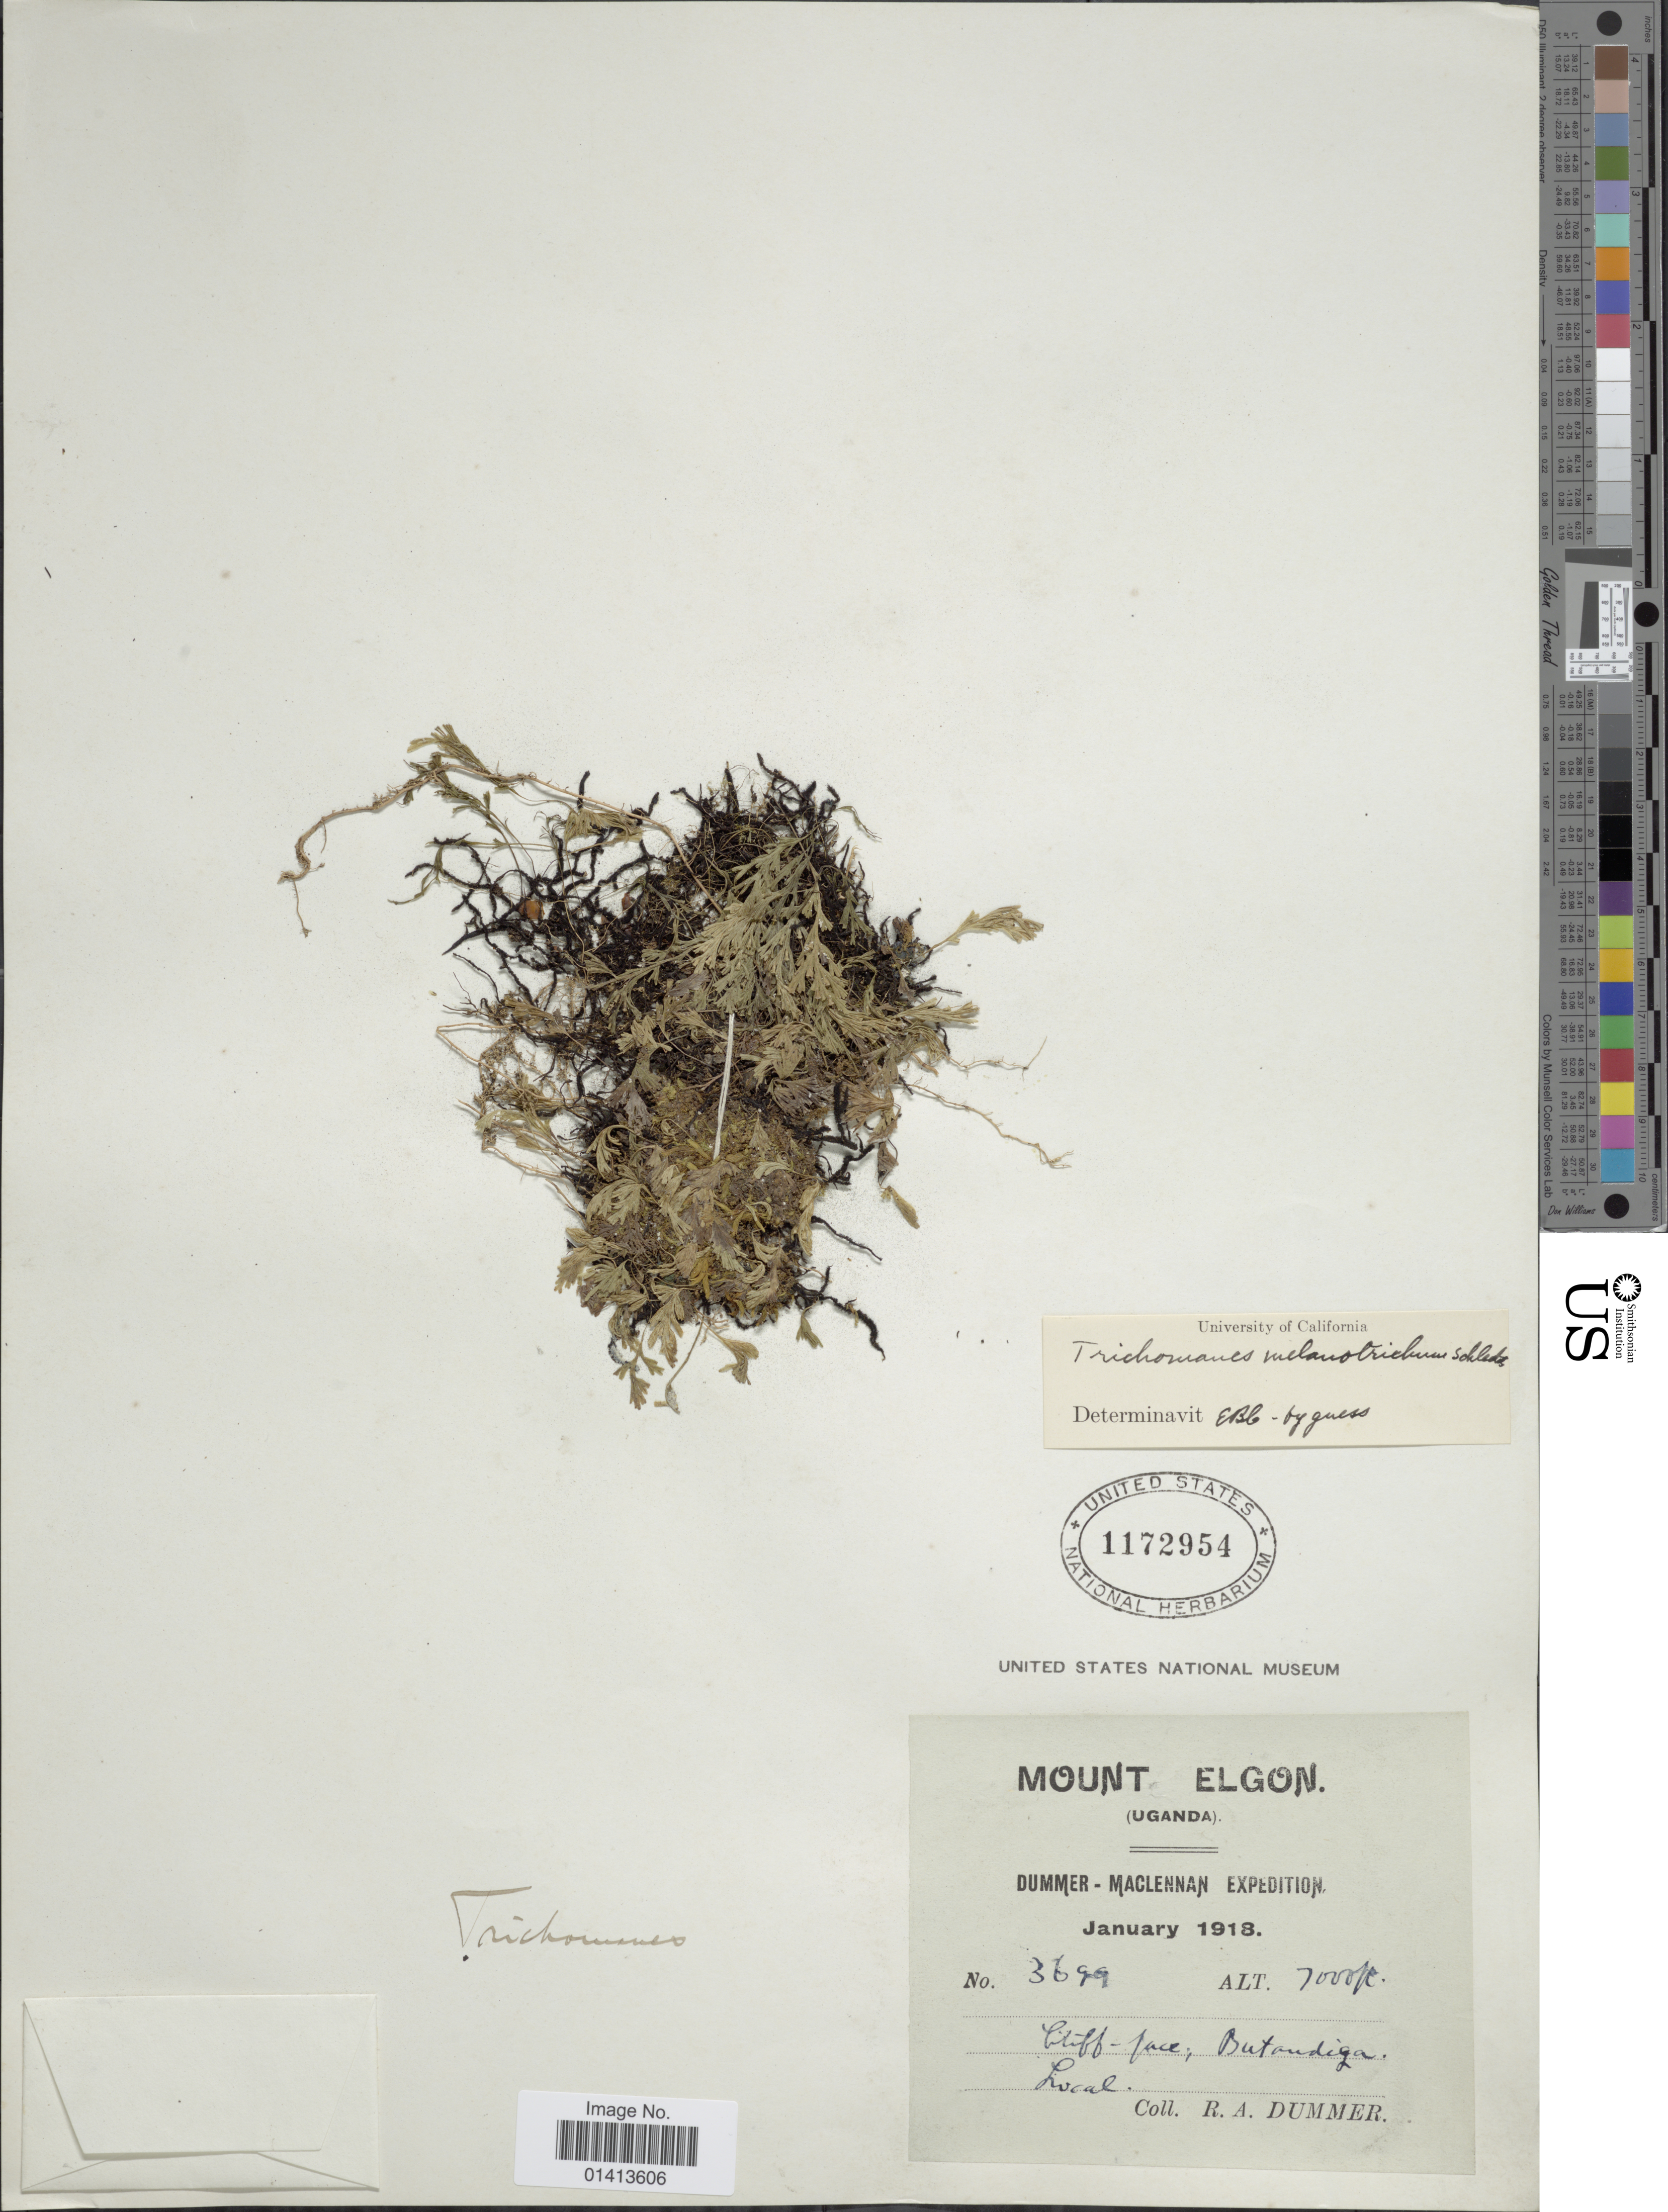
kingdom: Plantae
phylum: Tracheophyta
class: Polypodiopsida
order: Hymenophyllales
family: Hymenophyllaceae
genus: Crepidomanes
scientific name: Crepidomanes melanotrichum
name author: (Schltdl.) J.P. Roux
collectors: R. Dümmer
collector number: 3699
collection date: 1918-01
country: Uganda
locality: Mount Elgon, Cliff-face, Butandiga.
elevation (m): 2134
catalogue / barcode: US 1172954